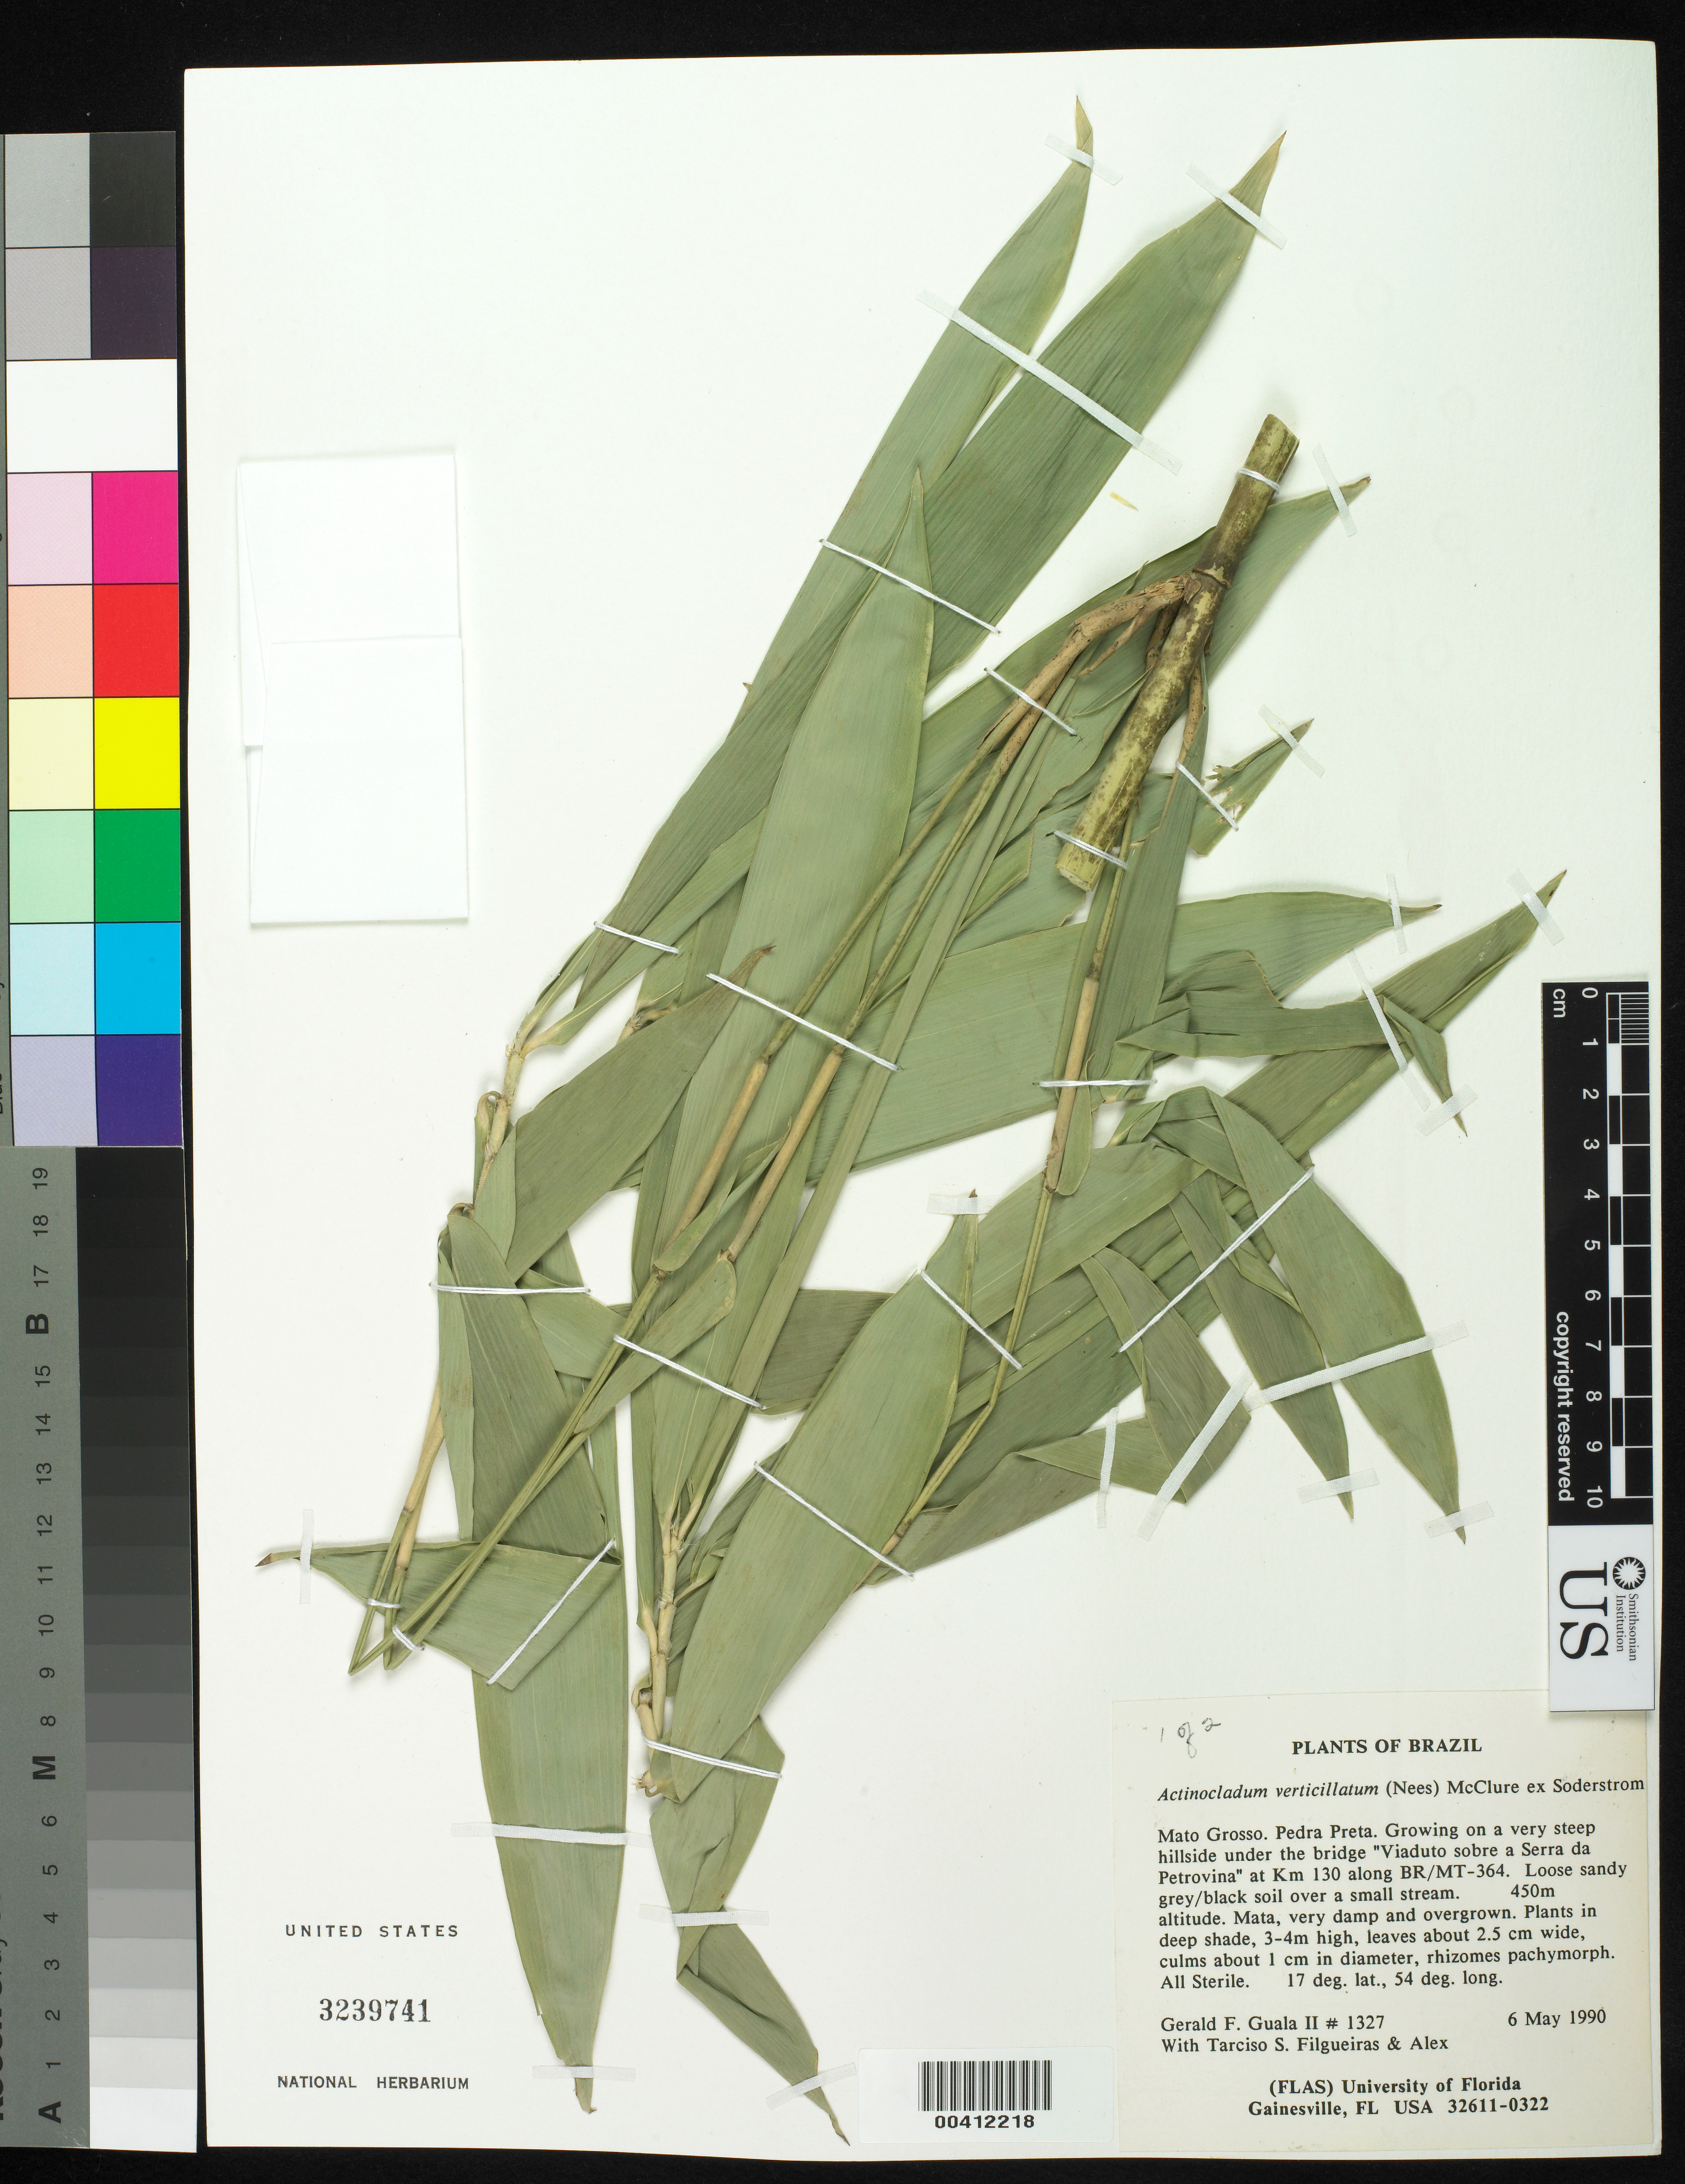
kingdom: Plantae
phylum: Tracheophyta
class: Liliopsida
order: Poales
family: Poaceae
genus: Actinocladum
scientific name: Actinocladum verticillatum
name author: (Nees) McClure ex Soderstr.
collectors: G. Guala & T. S. Filgueiras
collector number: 1327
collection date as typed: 06 May 1990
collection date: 1990-05-06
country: Brazil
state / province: Mato Grosso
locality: Pedra preta. bridge at km 130 along br/mt-364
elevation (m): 450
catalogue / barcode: US 3239741